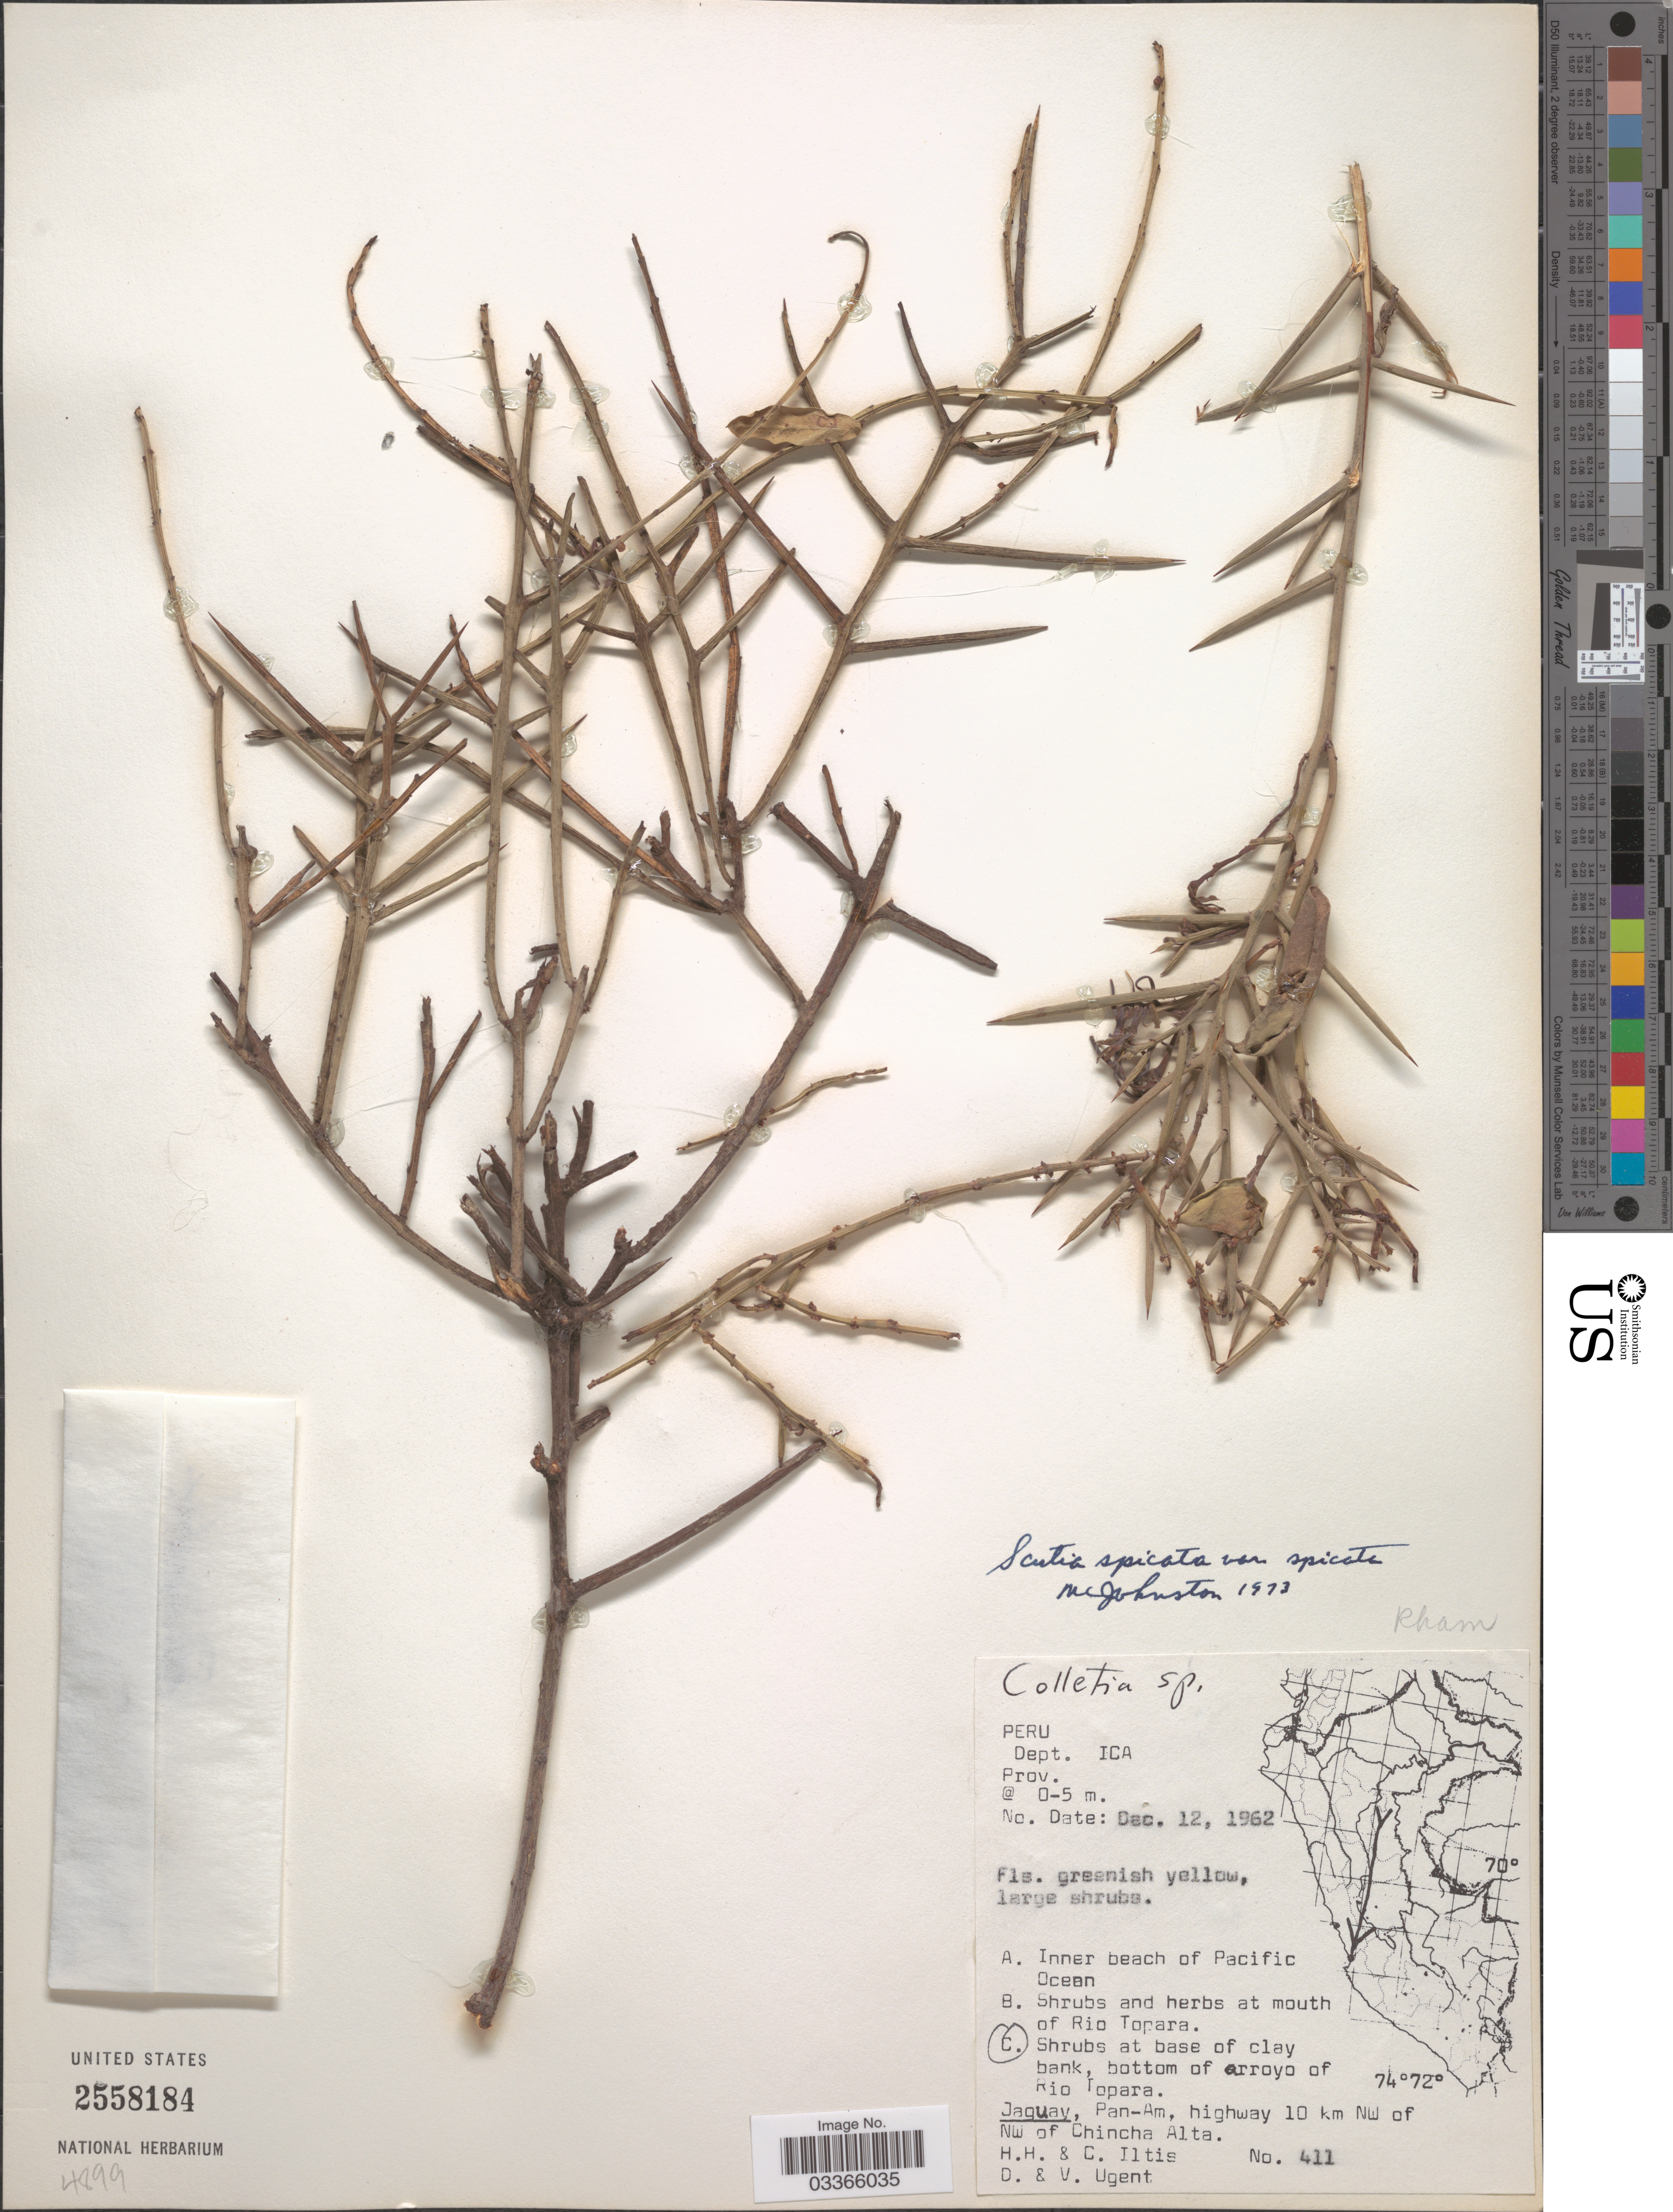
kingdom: Plantae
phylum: Tracheophyta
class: Magnoliopsida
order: Rosales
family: Rhamnaceae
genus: Scutia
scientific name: Scutia spicata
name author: (Humb. & Bonpl. ex Willd.) Weberb.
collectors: H. H. Iltis, C. M Iltis, D. Ugent & V. Ugent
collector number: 411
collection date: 1962-12-12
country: Peru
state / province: Ica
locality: Dept. Ica, Shrubs at base of clay bank, bottom of arroyo of Rio Topara, Jaguay, Pan-Am, highway 10 km NW of NW of Chincha Alta.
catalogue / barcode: US 2558184